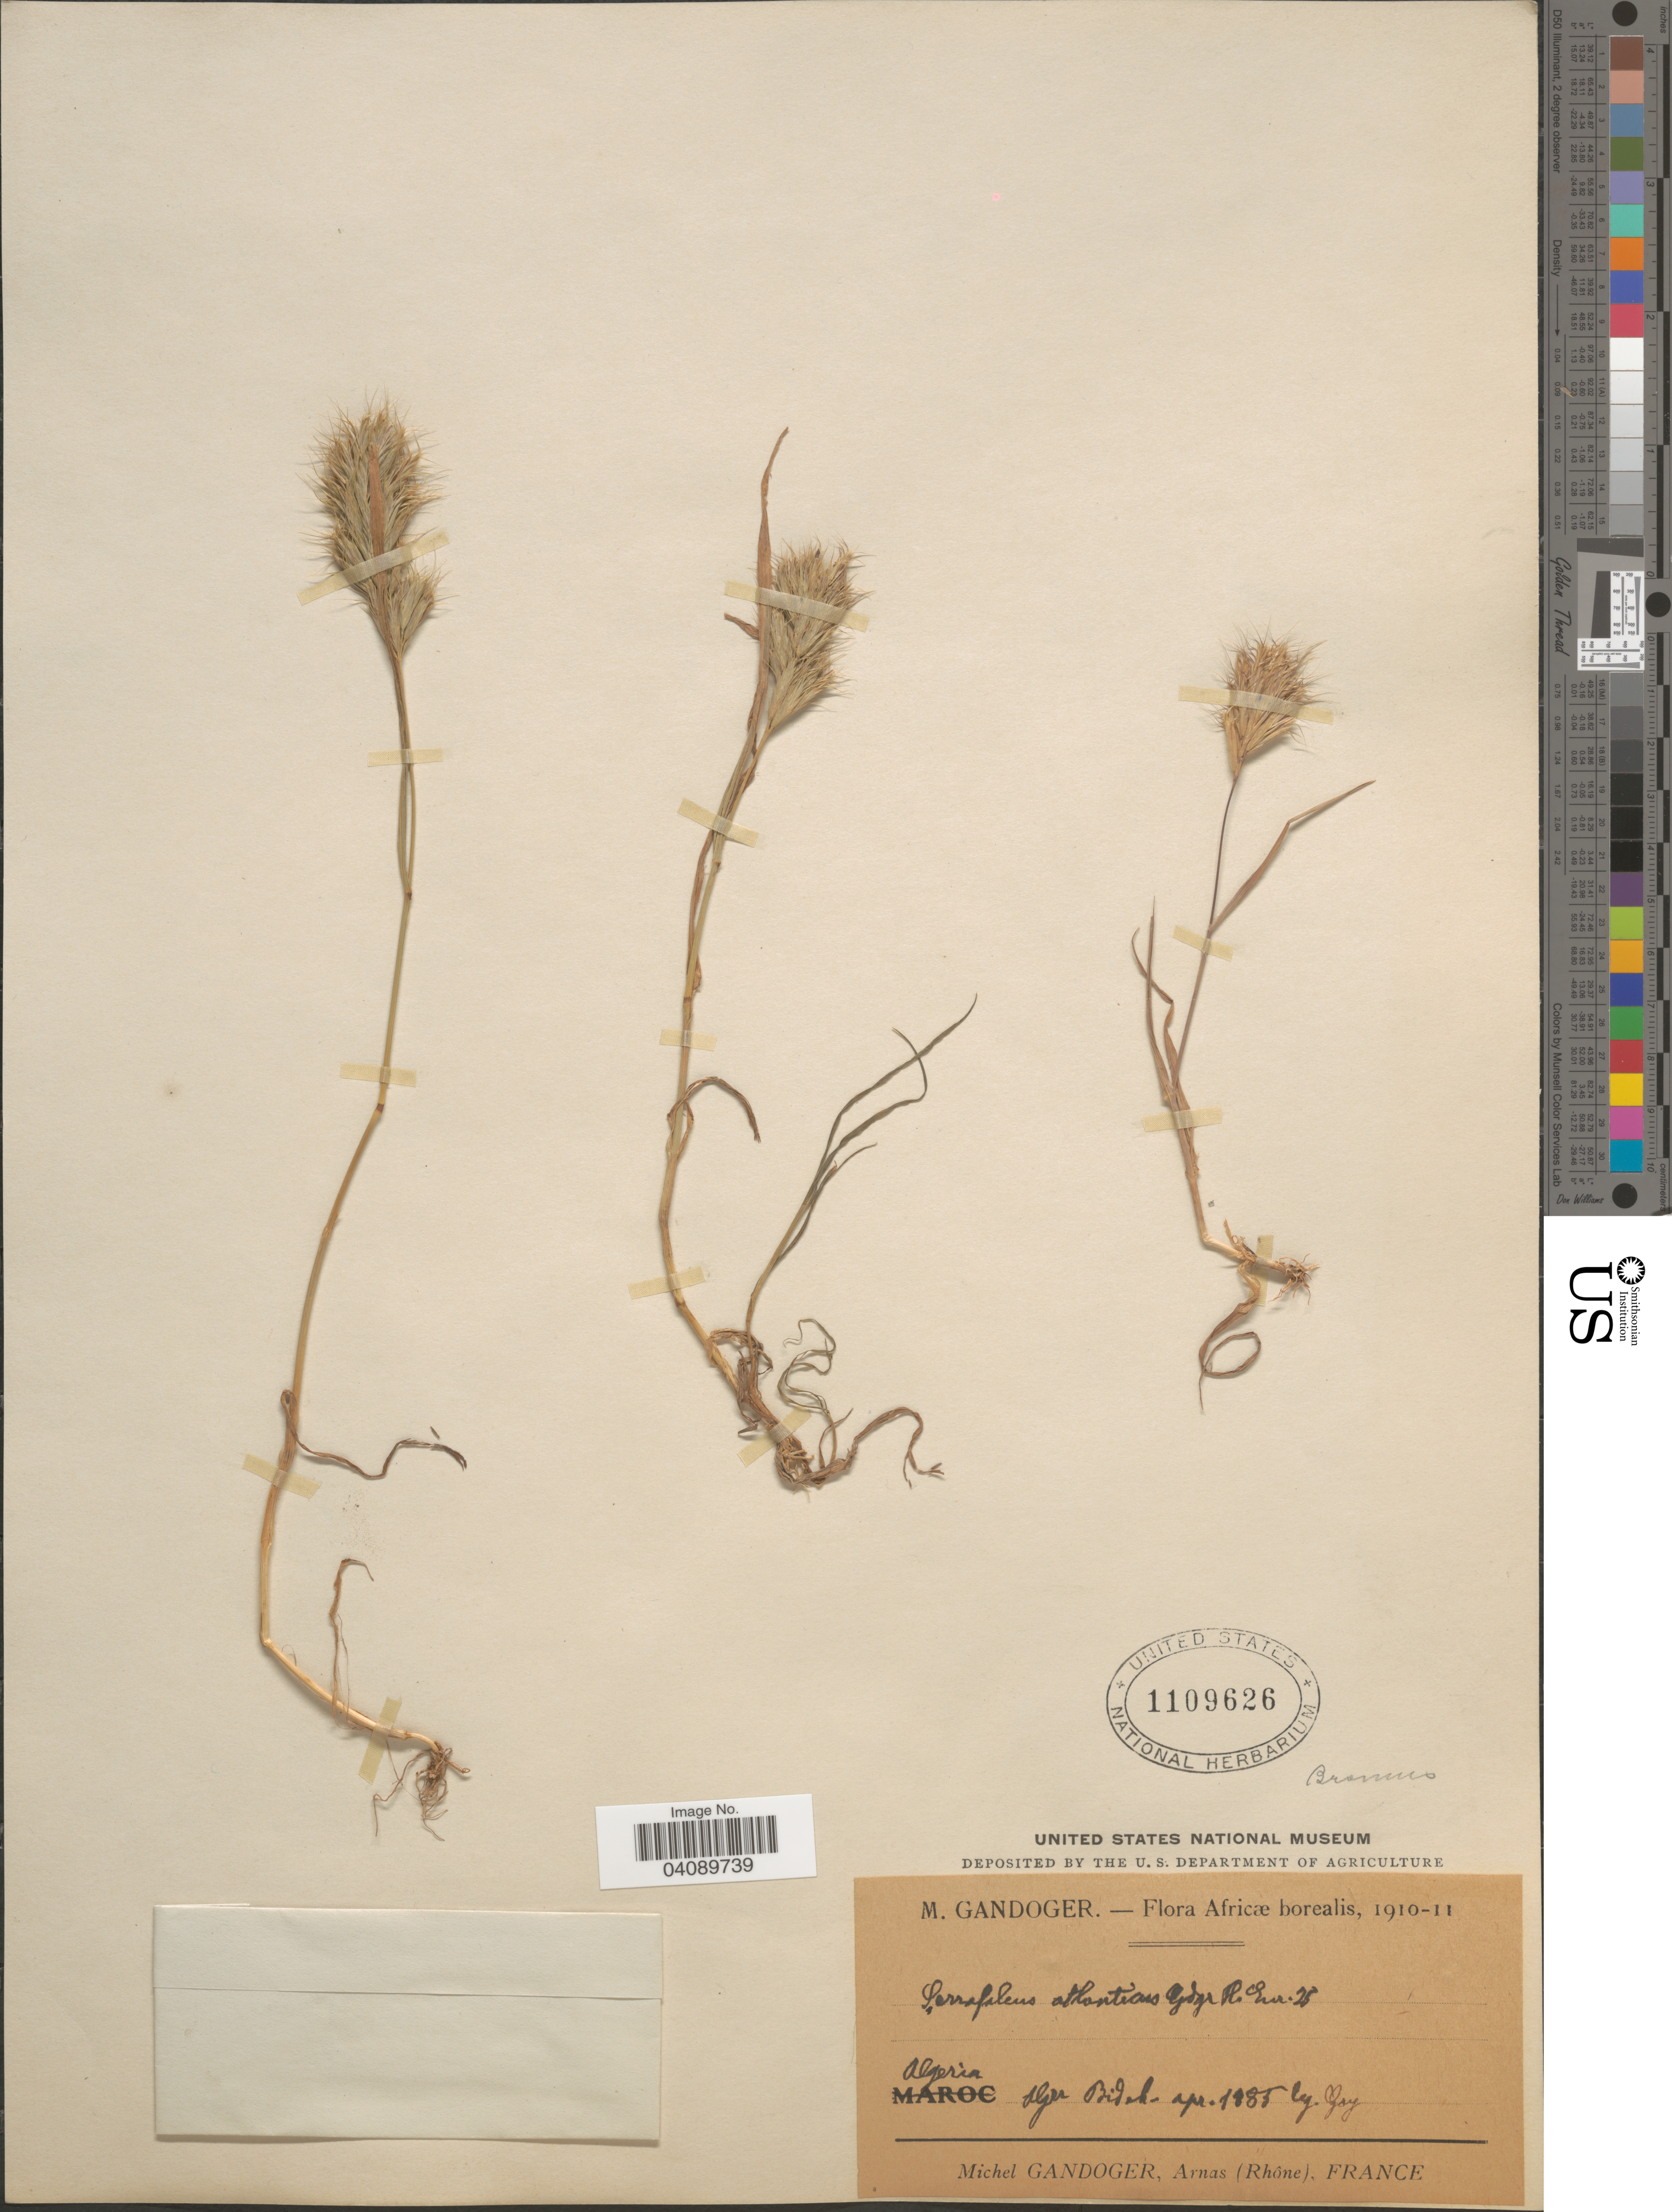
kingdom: Plantae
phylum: Tracheophyta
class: Liliopsida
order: Poales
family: Poaceae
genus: Bromus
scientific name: Bromus sp.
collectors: -- Gay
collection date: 1885-04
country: Algeria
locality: Africæ borealis. Algeria Alger Bidak.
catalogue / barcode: US 1109626